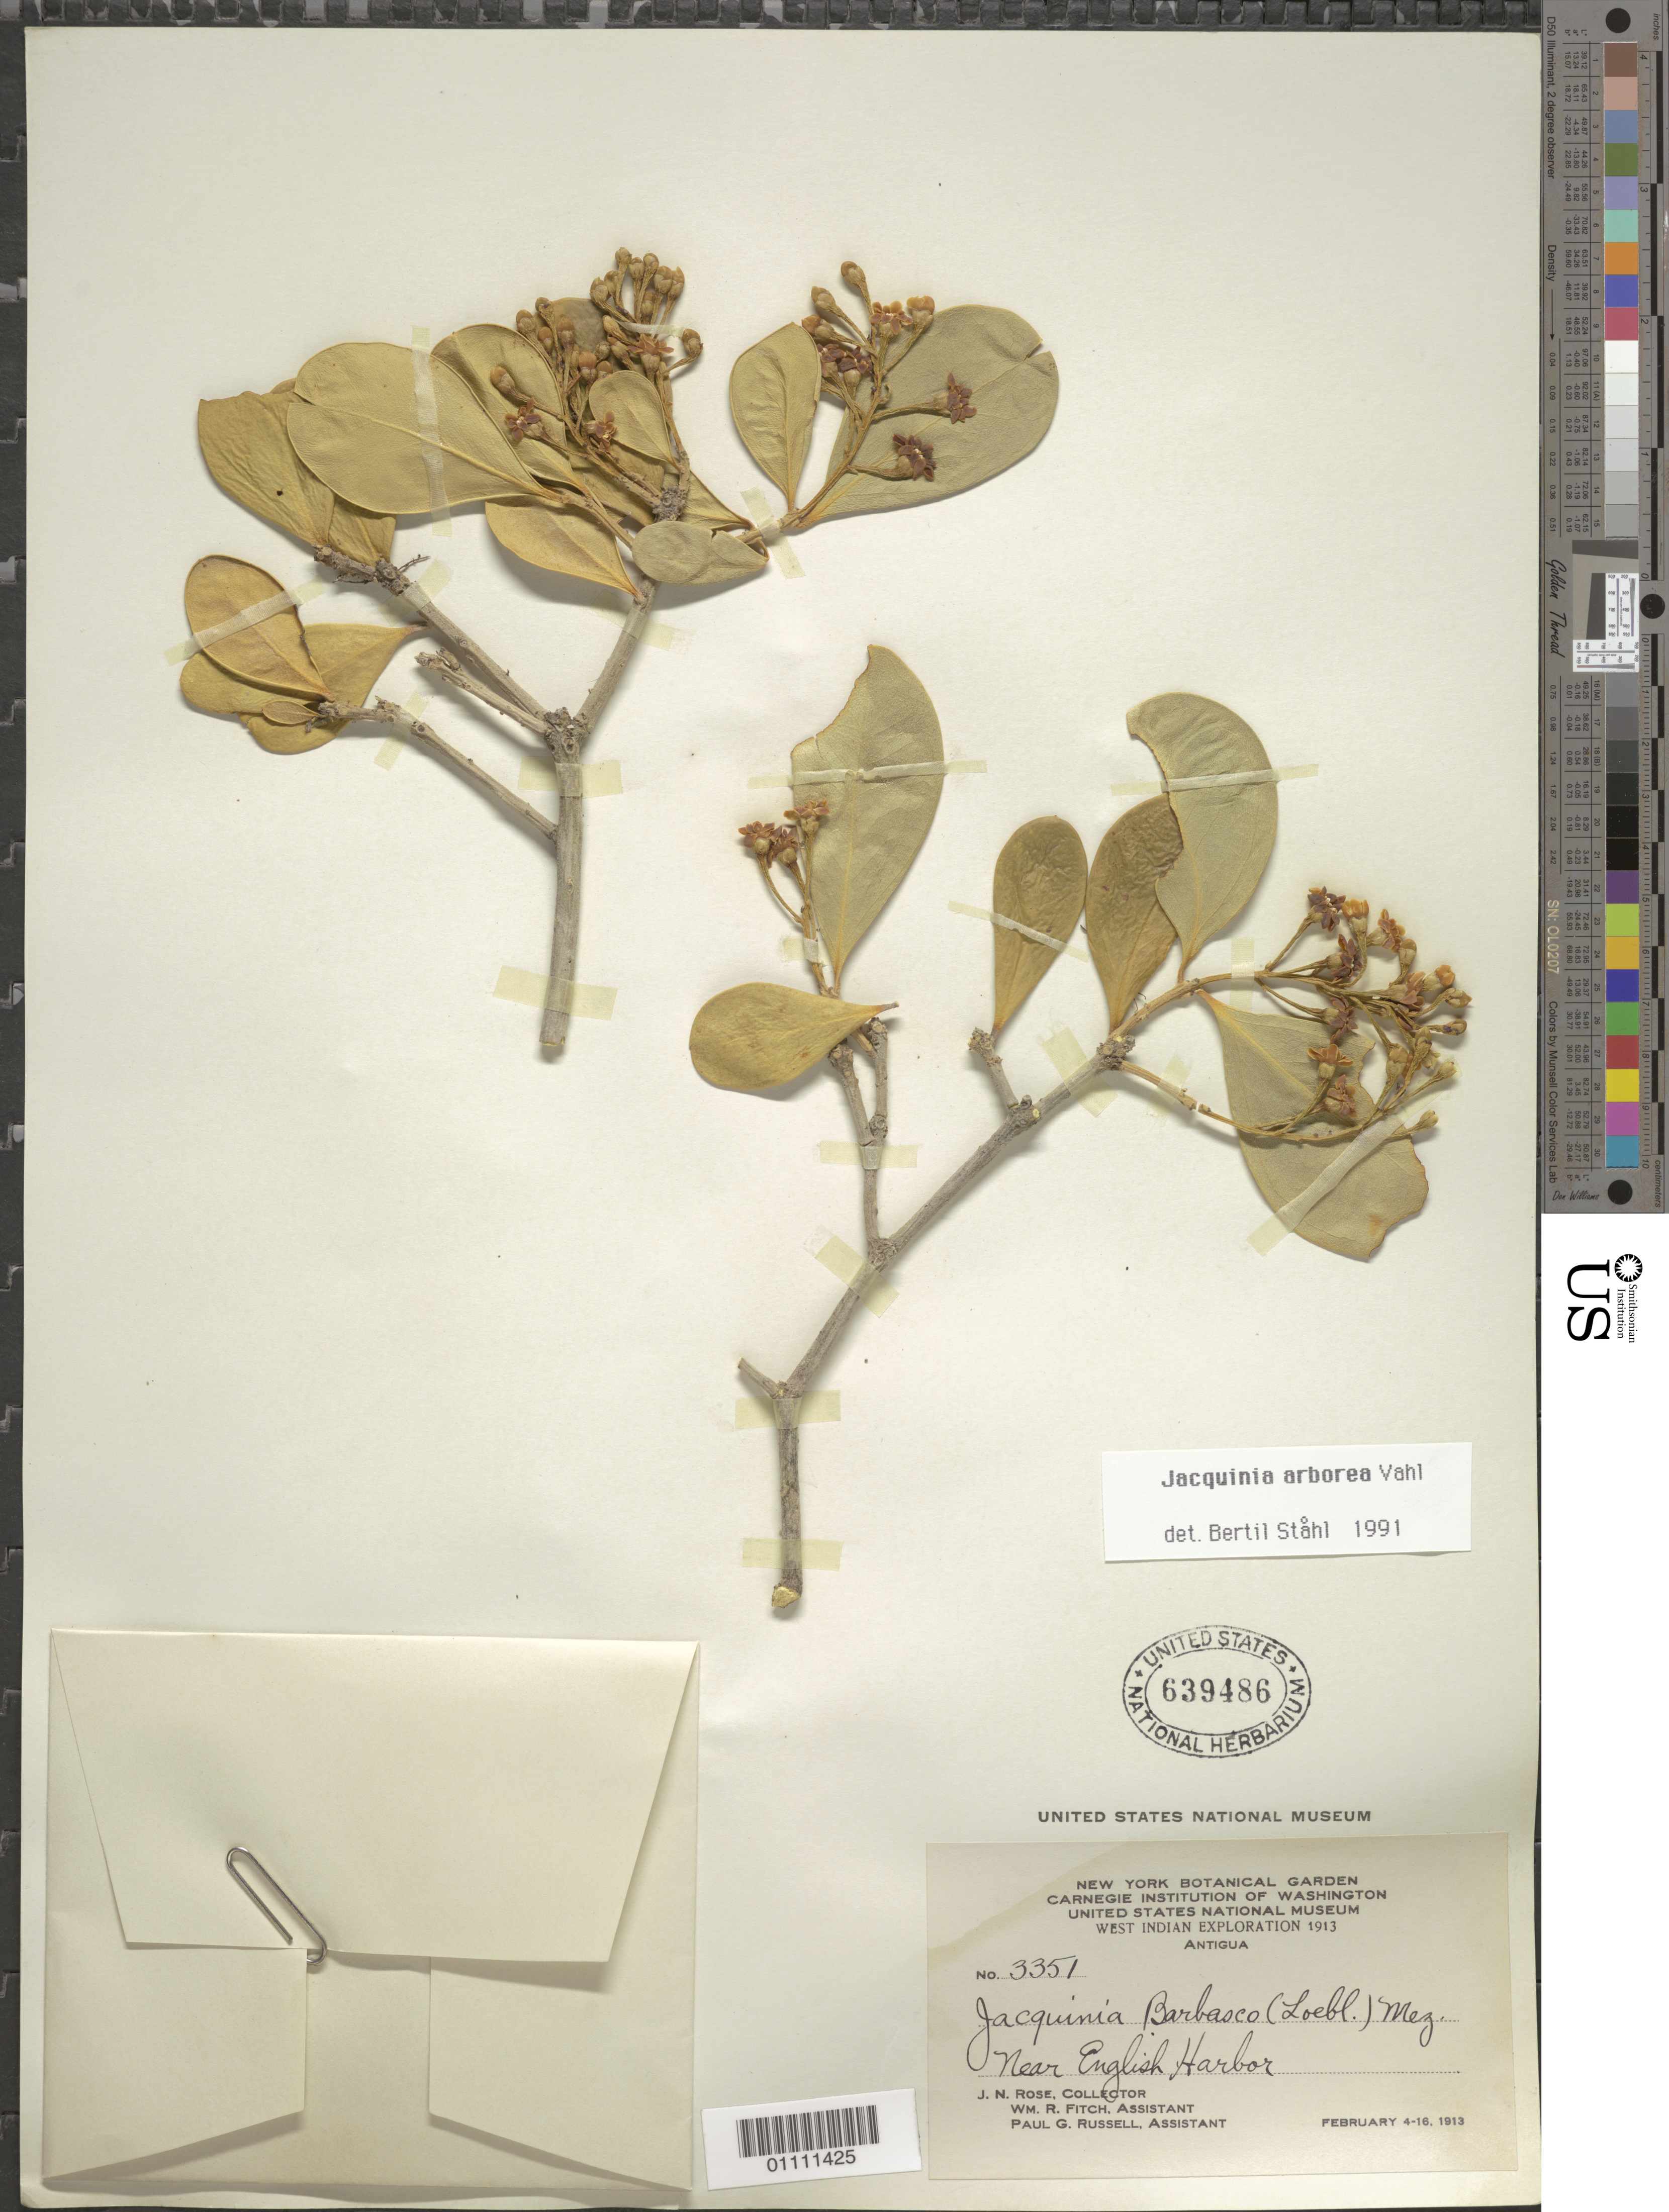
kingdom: Plantae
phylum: Tracheophyta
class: Magnoliopsida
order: Ericales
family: Primulaceae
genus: Jacquinia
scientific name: Jacquinia arborea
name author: Vahl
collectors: J. N. Rose, W. R. Fitch & P. G. Russell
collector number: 3357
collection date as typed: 04 Feb 1913 to 16 Feb 1913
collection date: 1913-02-04/1913-02-16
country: Antigua and Barbuda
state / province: Saint John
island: Antigua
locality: Near English Harbor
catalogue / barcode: US 639486